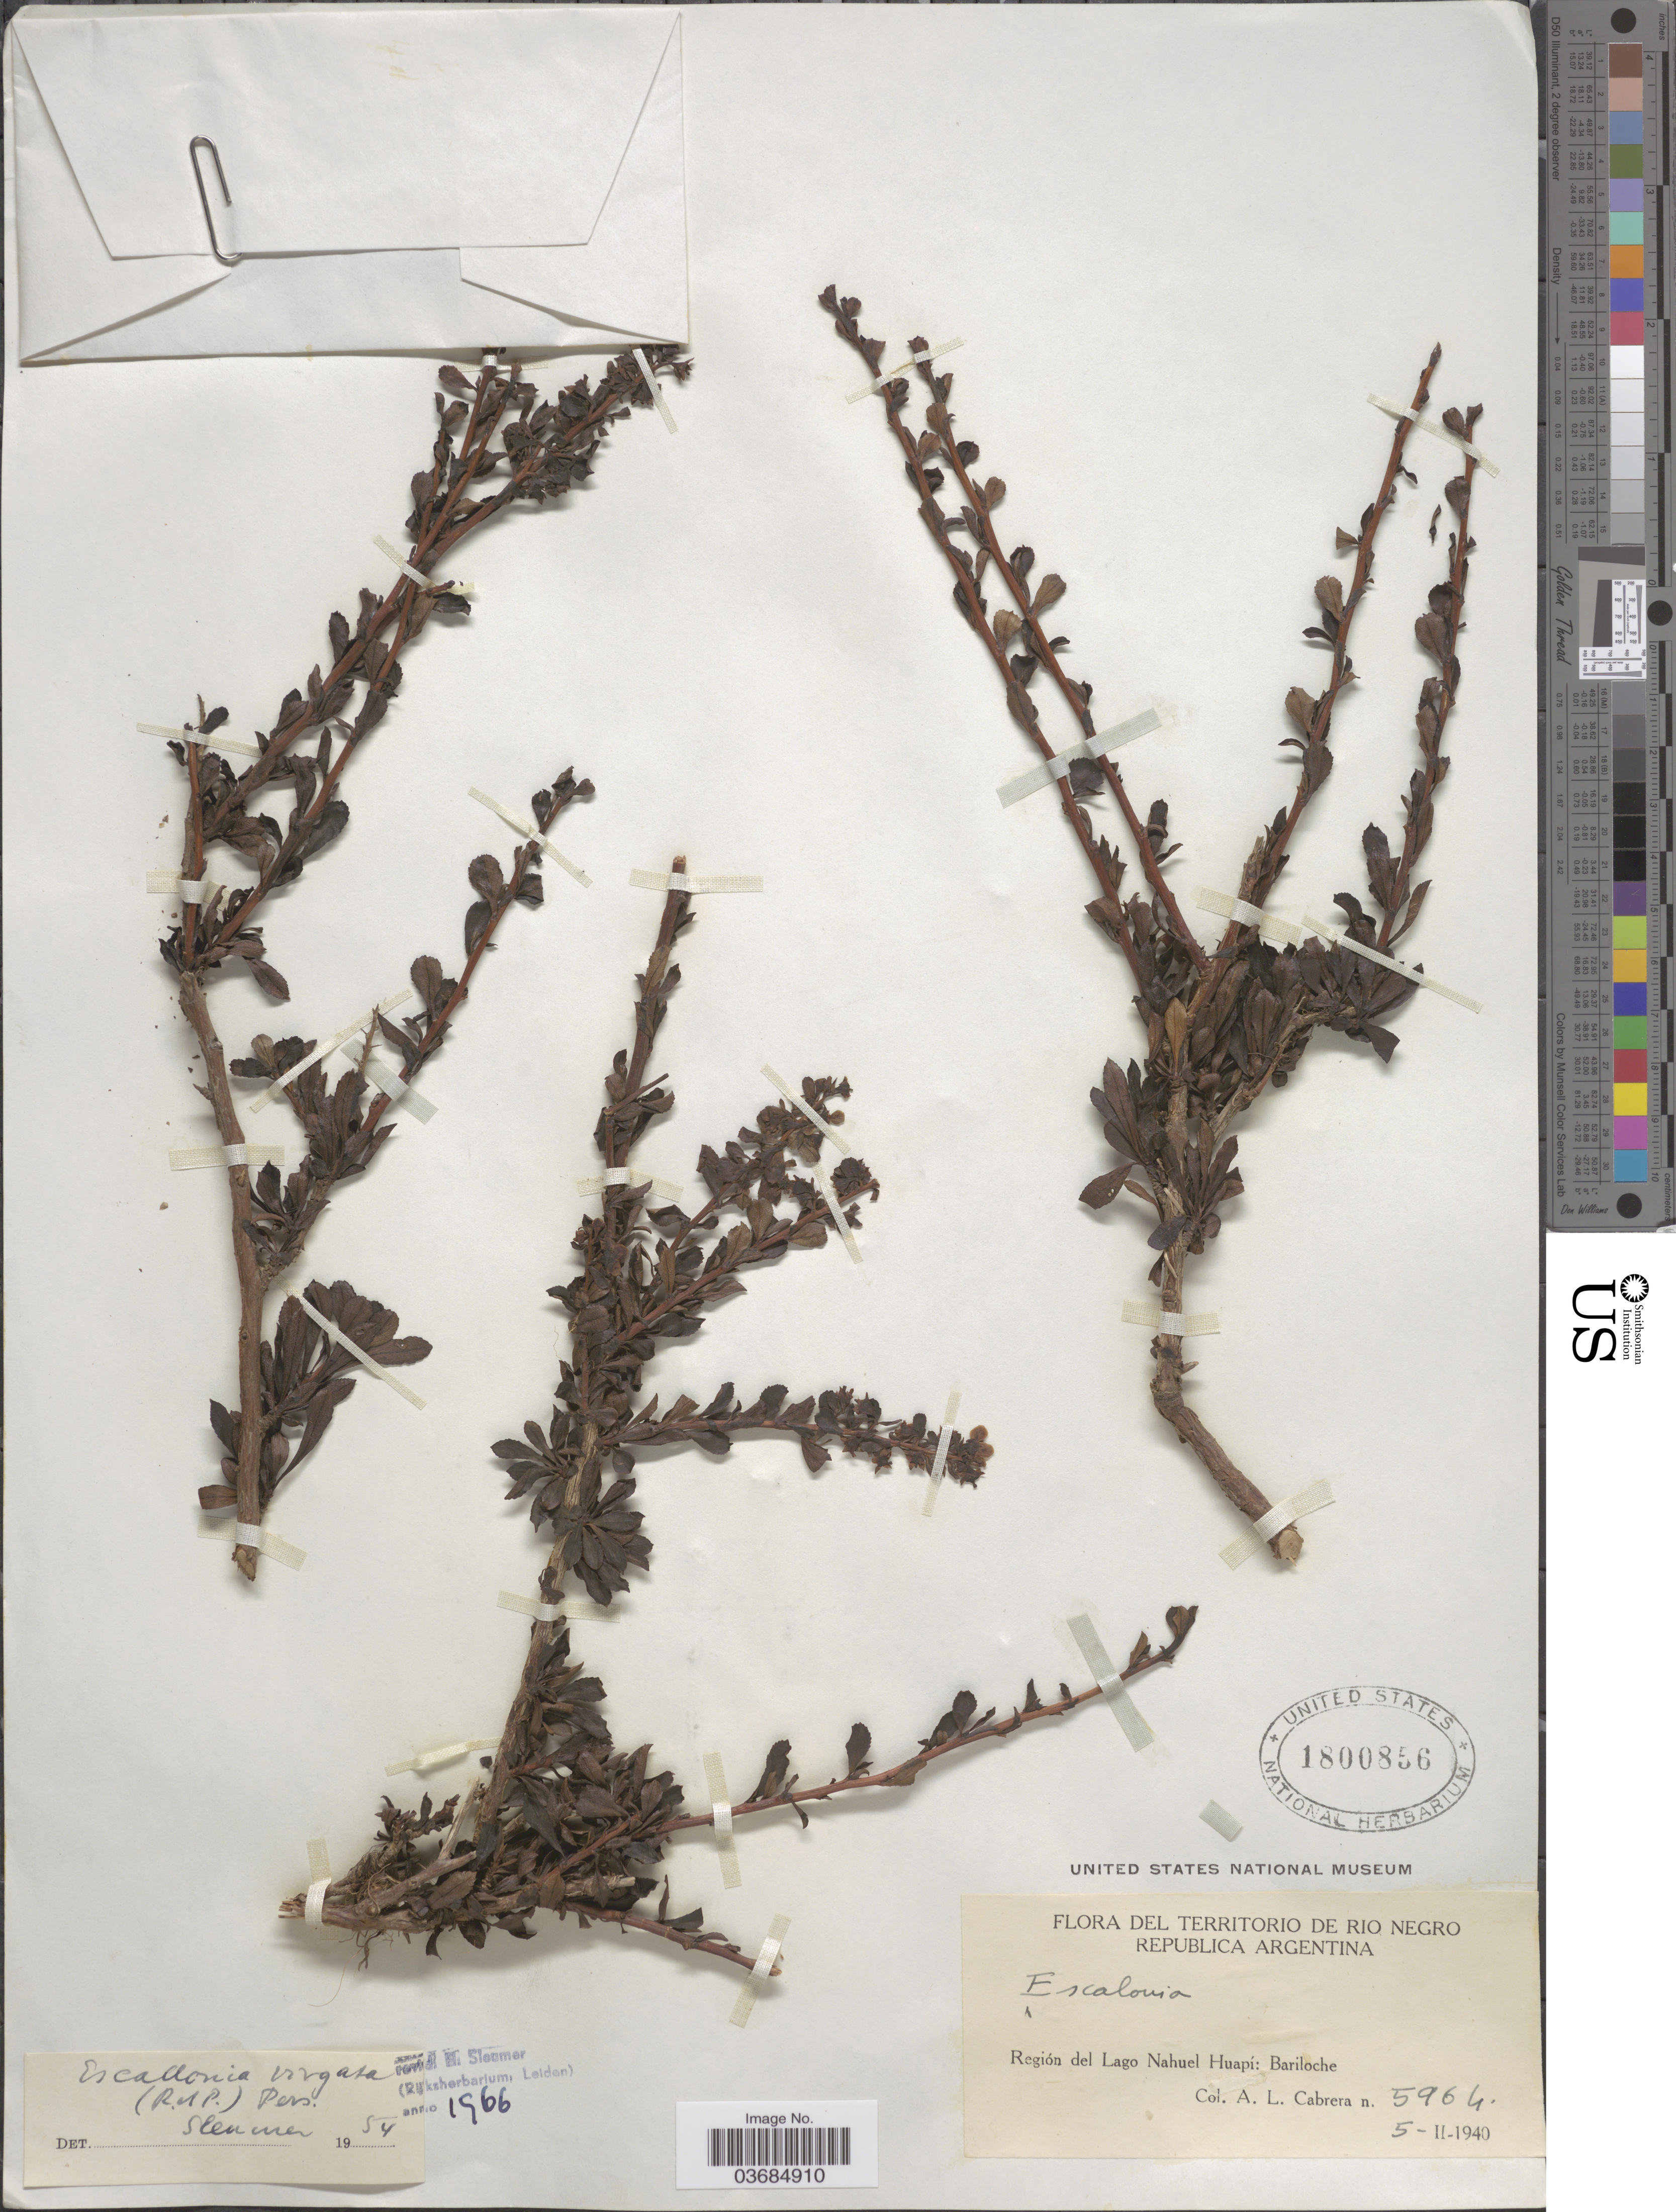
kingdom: Plantae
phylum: Tracheophyta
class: Magnoliopsida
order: Escalloniales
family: Escalloniaceae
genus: Escallonia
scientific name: Escallonia virgata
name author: (Ruiz & Pav.) Pers.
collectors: A. L. Cabrera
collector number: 5964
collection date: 1940-02-05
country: Argentina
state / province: Rio Negro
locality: Territorio de Rio Negro. Región del Lago Nahual Huapí: Bariloche.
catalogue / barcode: US 1800856